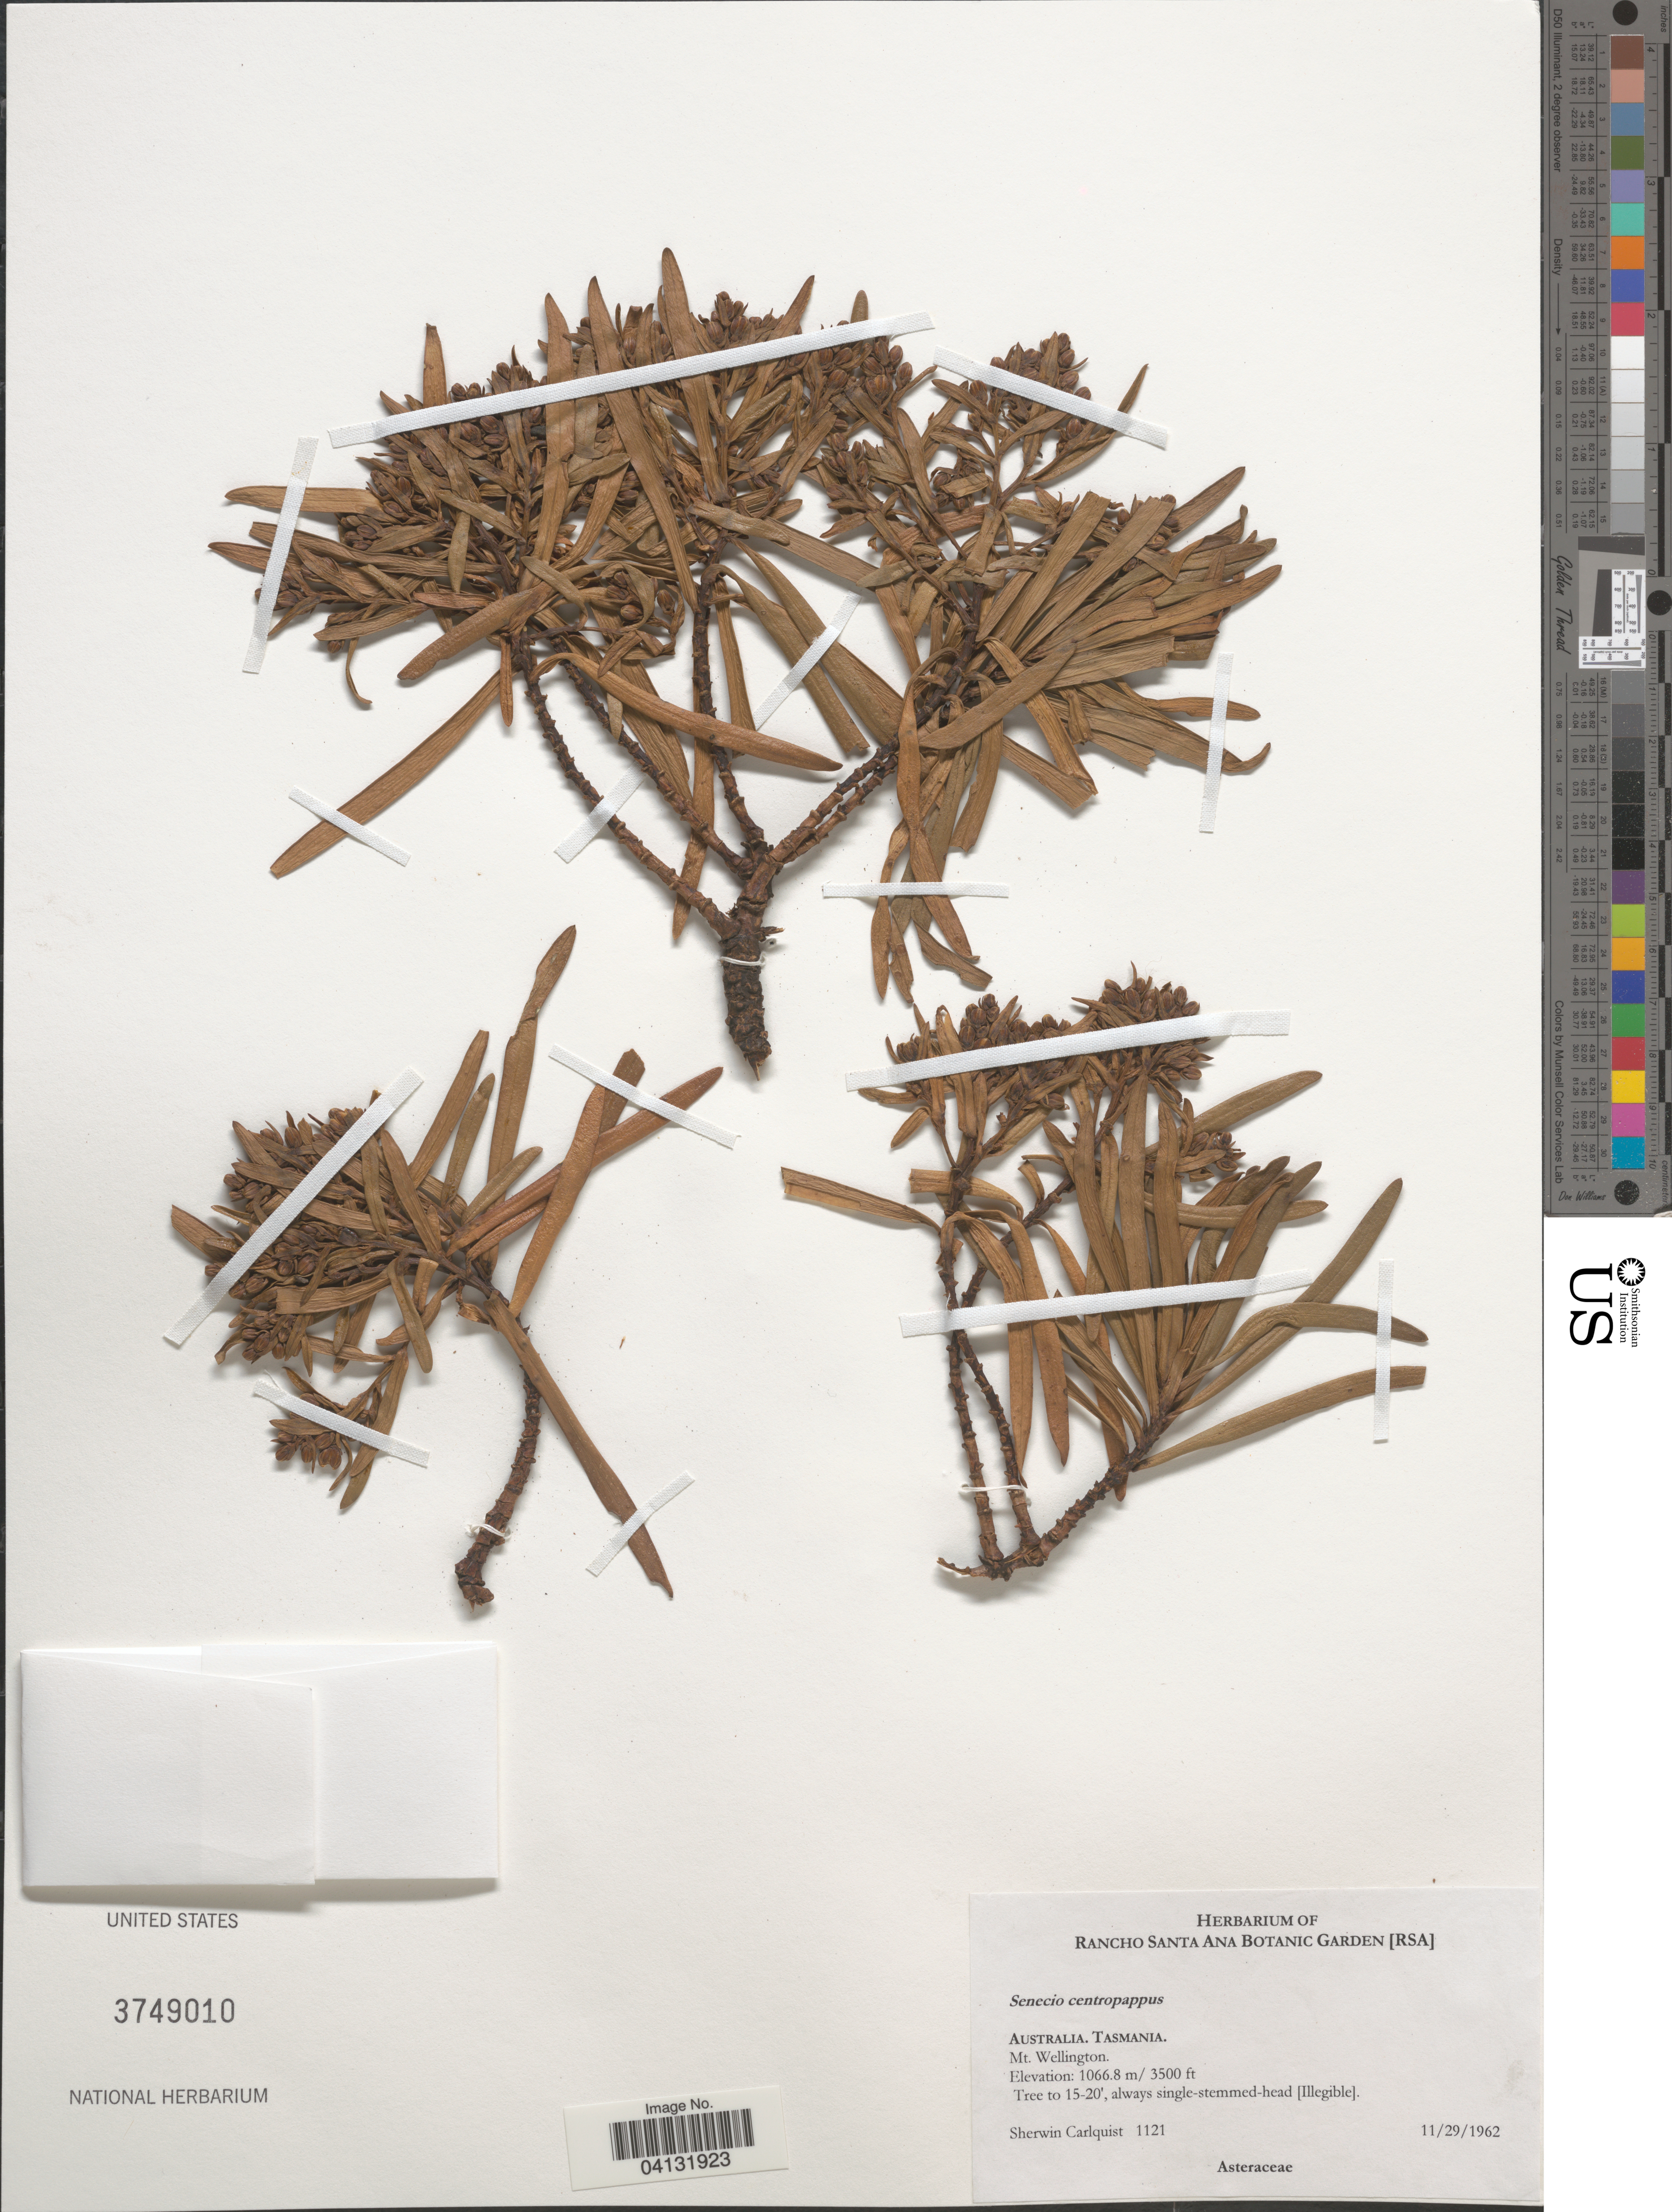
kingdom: Plantae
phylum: Tracheophyta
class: Magnoliopsida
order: Asterales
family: Asteraceae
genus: Senecio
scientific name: Senecio centropappus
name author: F. Muell.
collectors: S. Carlquist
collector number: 1121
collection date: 1962-11-29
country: Australia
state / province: Tasmania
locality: Mt. Wellington.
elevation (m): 1066.8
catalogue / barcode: US 3749010